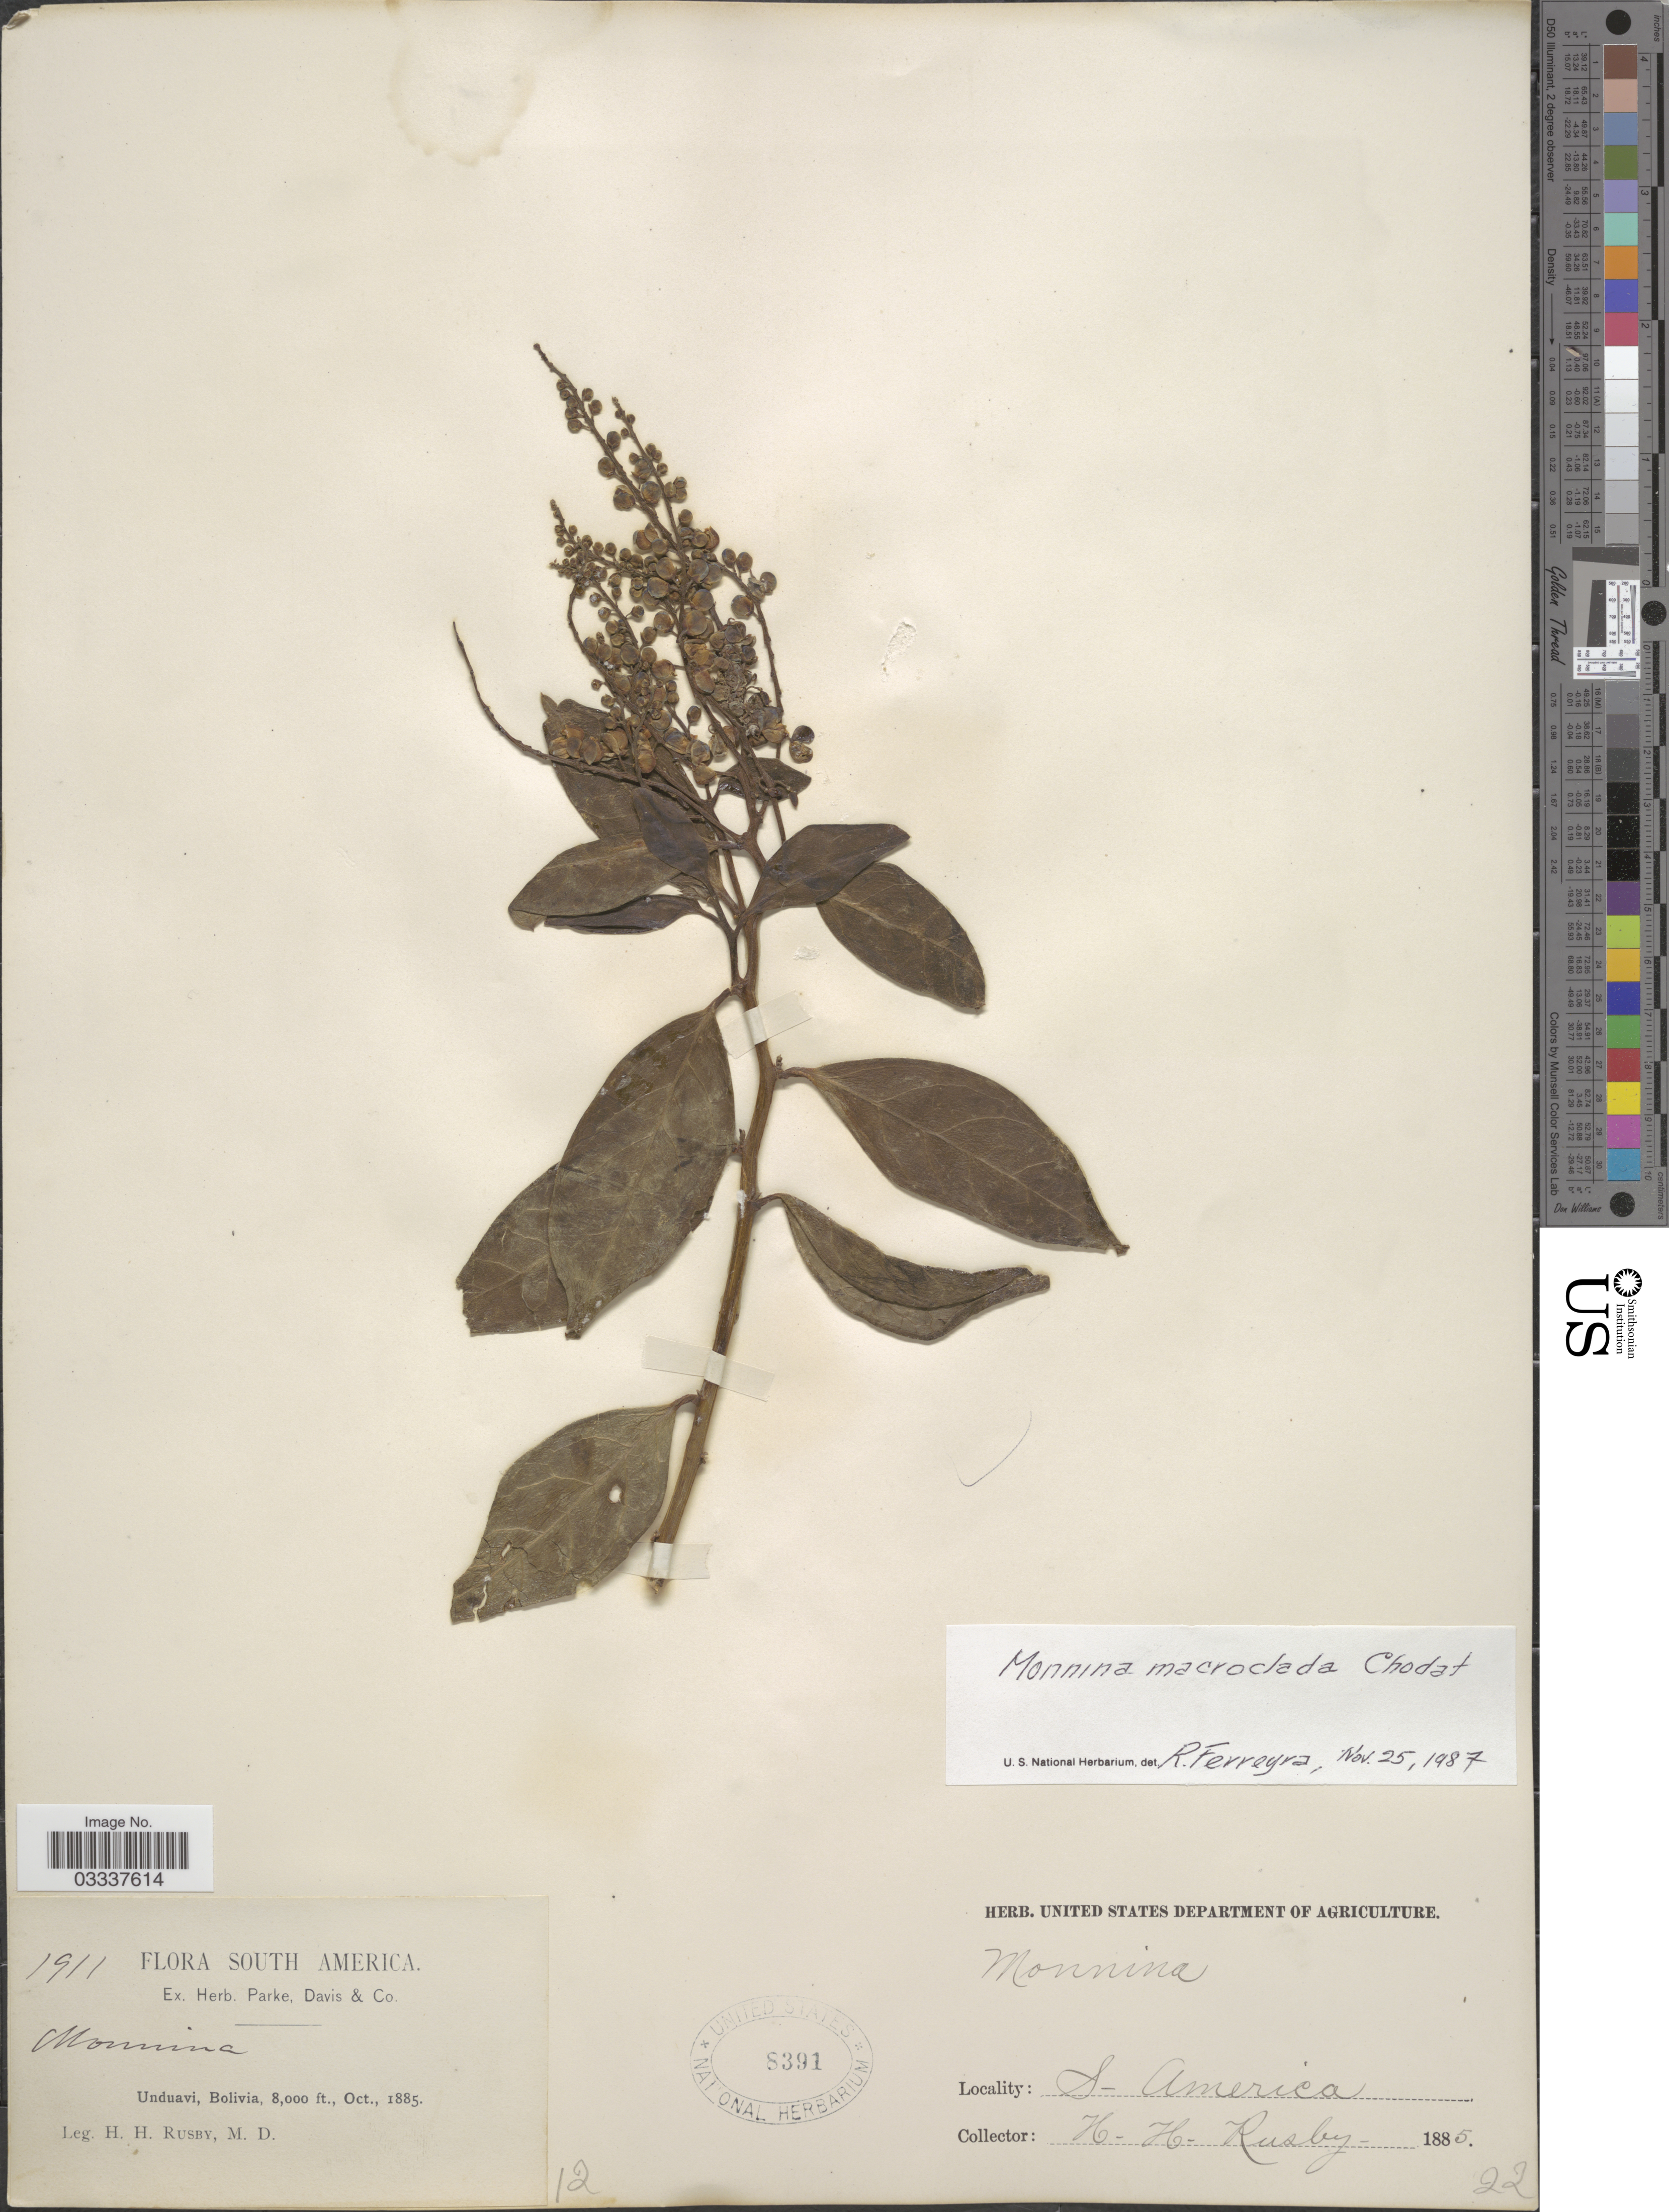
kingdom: Plantae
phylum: Tracheophyta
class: Magnoliopsida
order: Fabales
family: Polygalaceae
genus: Monnina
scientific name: Monnina macroclada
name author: Chodat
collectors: H. H. Rusby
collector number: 1911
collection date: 1885-10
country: Bolivia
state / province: La Paz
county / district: Nor Yungas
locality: Unduavi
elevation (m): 2438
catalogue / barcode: US 8391